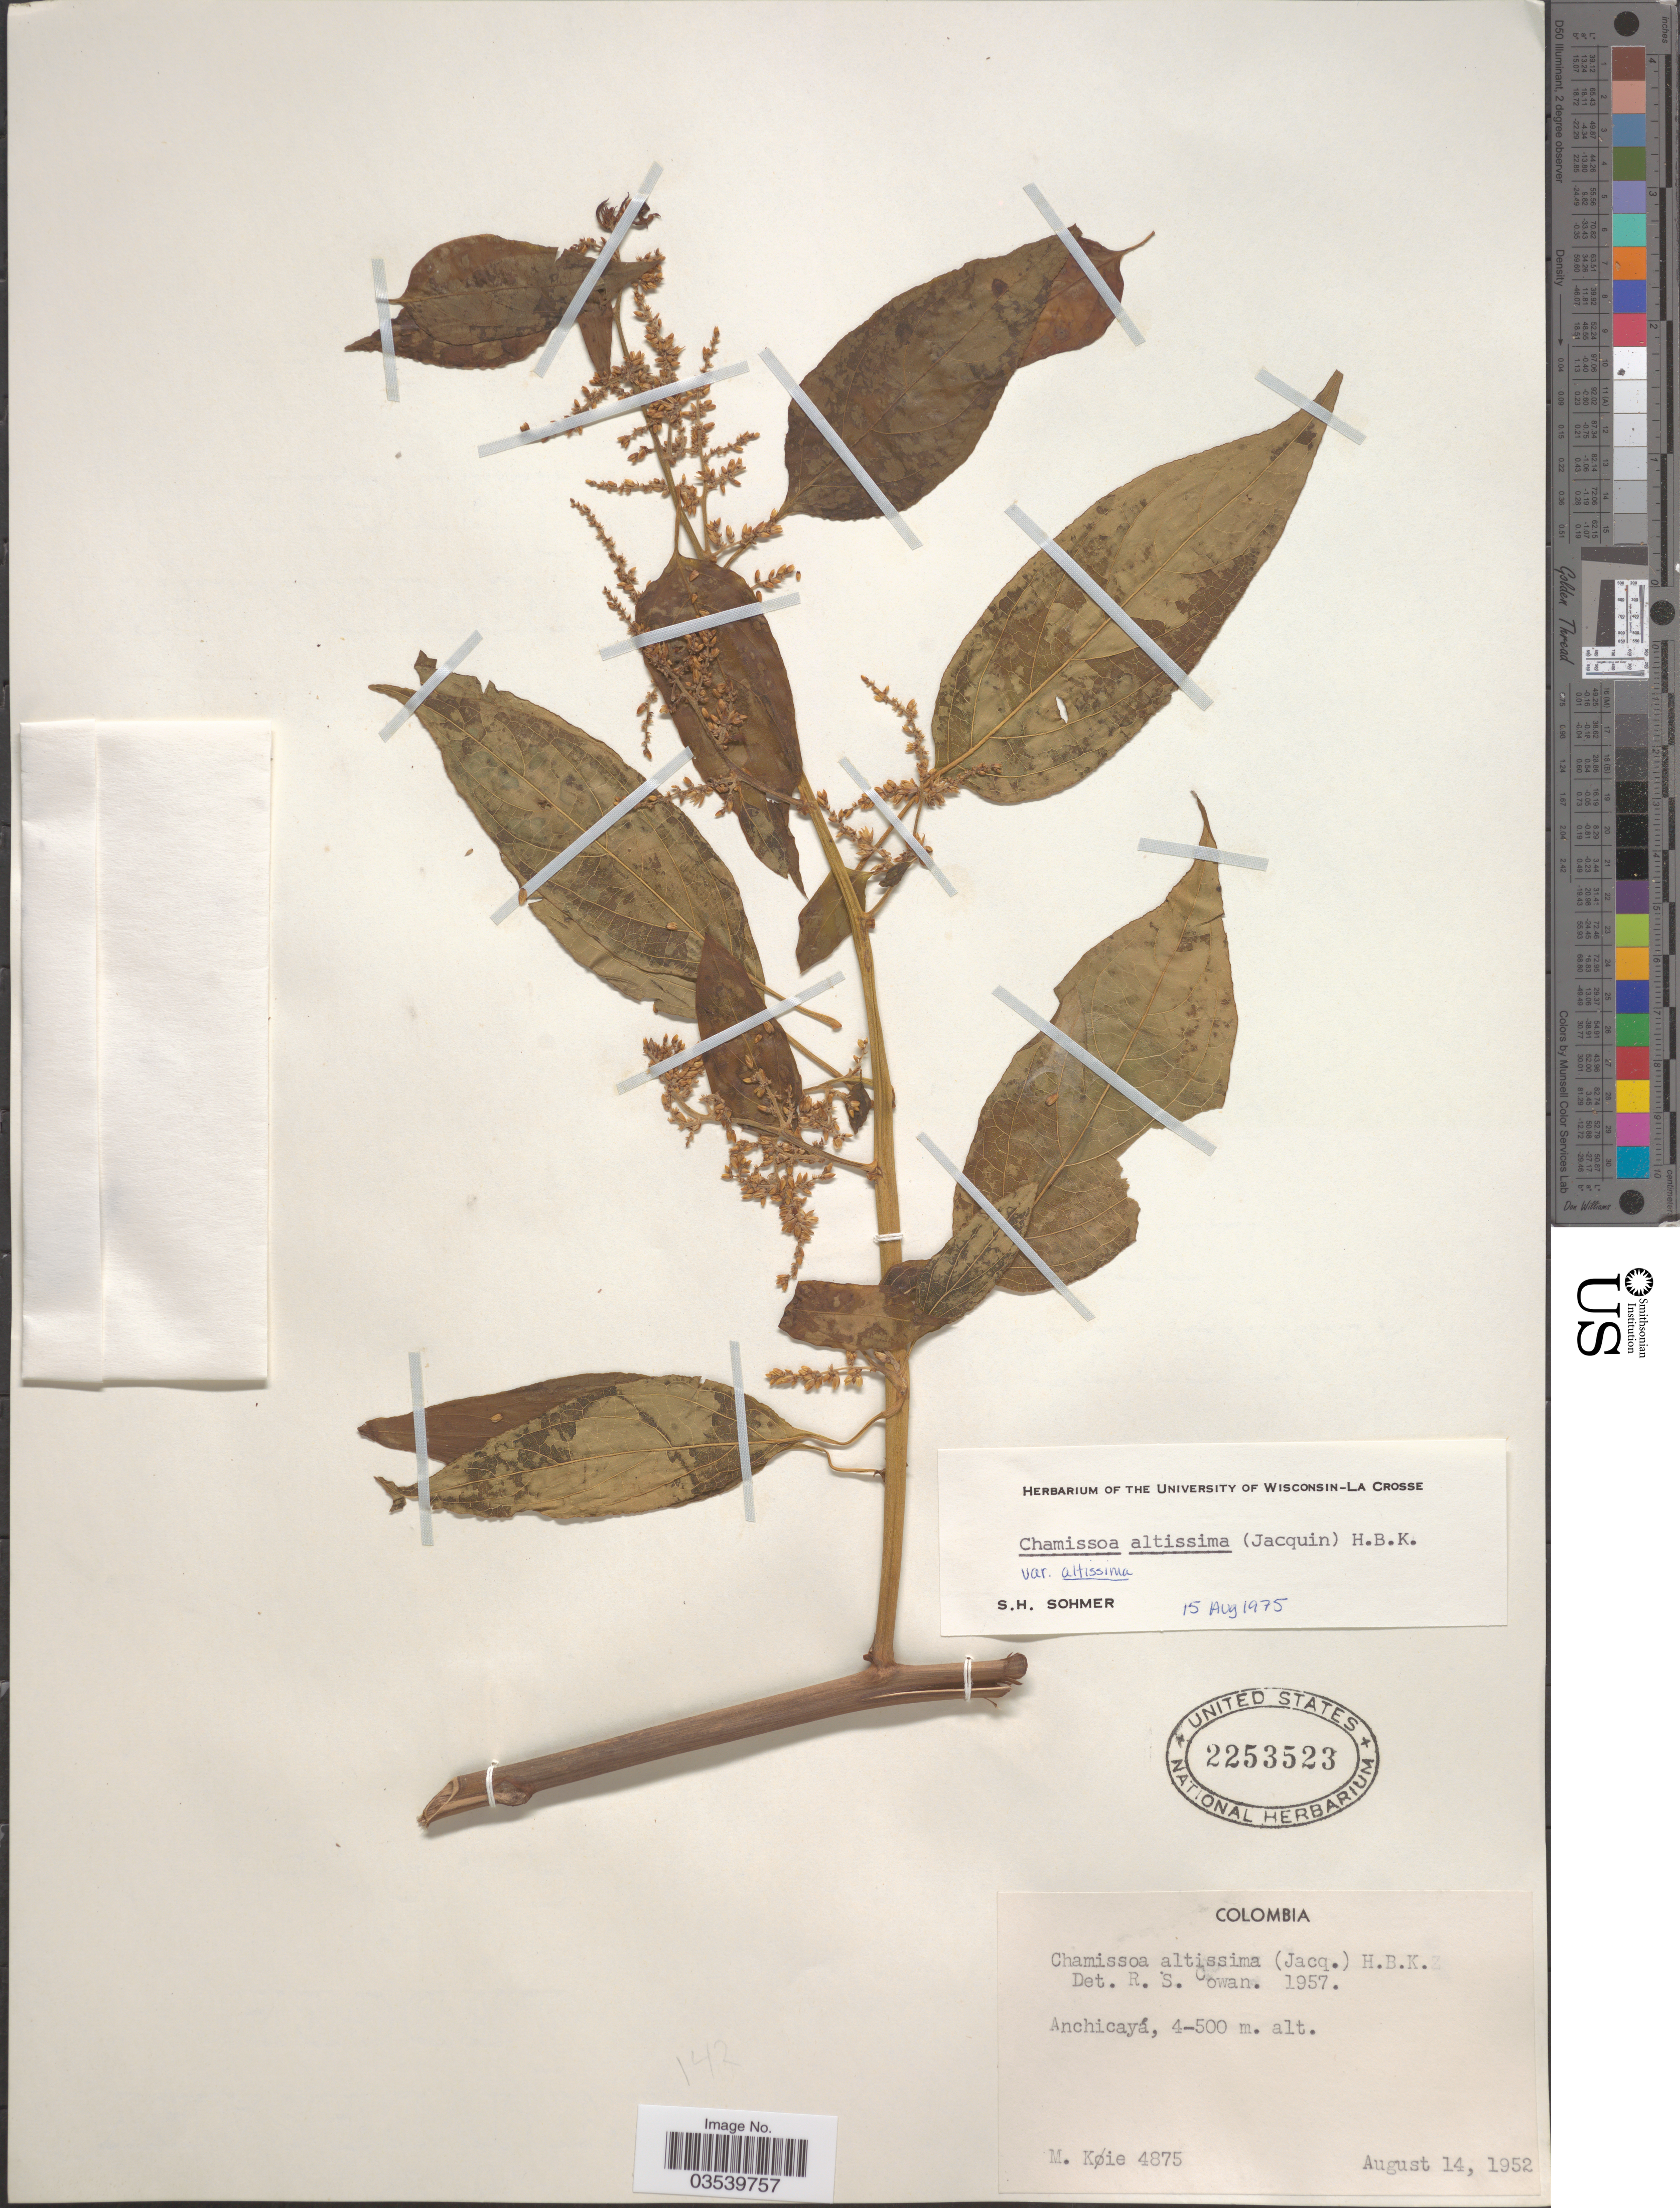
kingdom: Plantae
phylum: Tracheophyta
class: Magnoliopsida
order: Caryophyllales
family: Amaranthaceae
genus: Chamissoa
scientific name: Chamissoa altissima var. altissima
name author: (Jacq.) Kunth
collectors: M. Köie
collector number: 4875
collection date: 1952-08-14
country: Colombia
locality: Anchicayá.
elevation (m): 400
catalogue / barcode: US 2253523